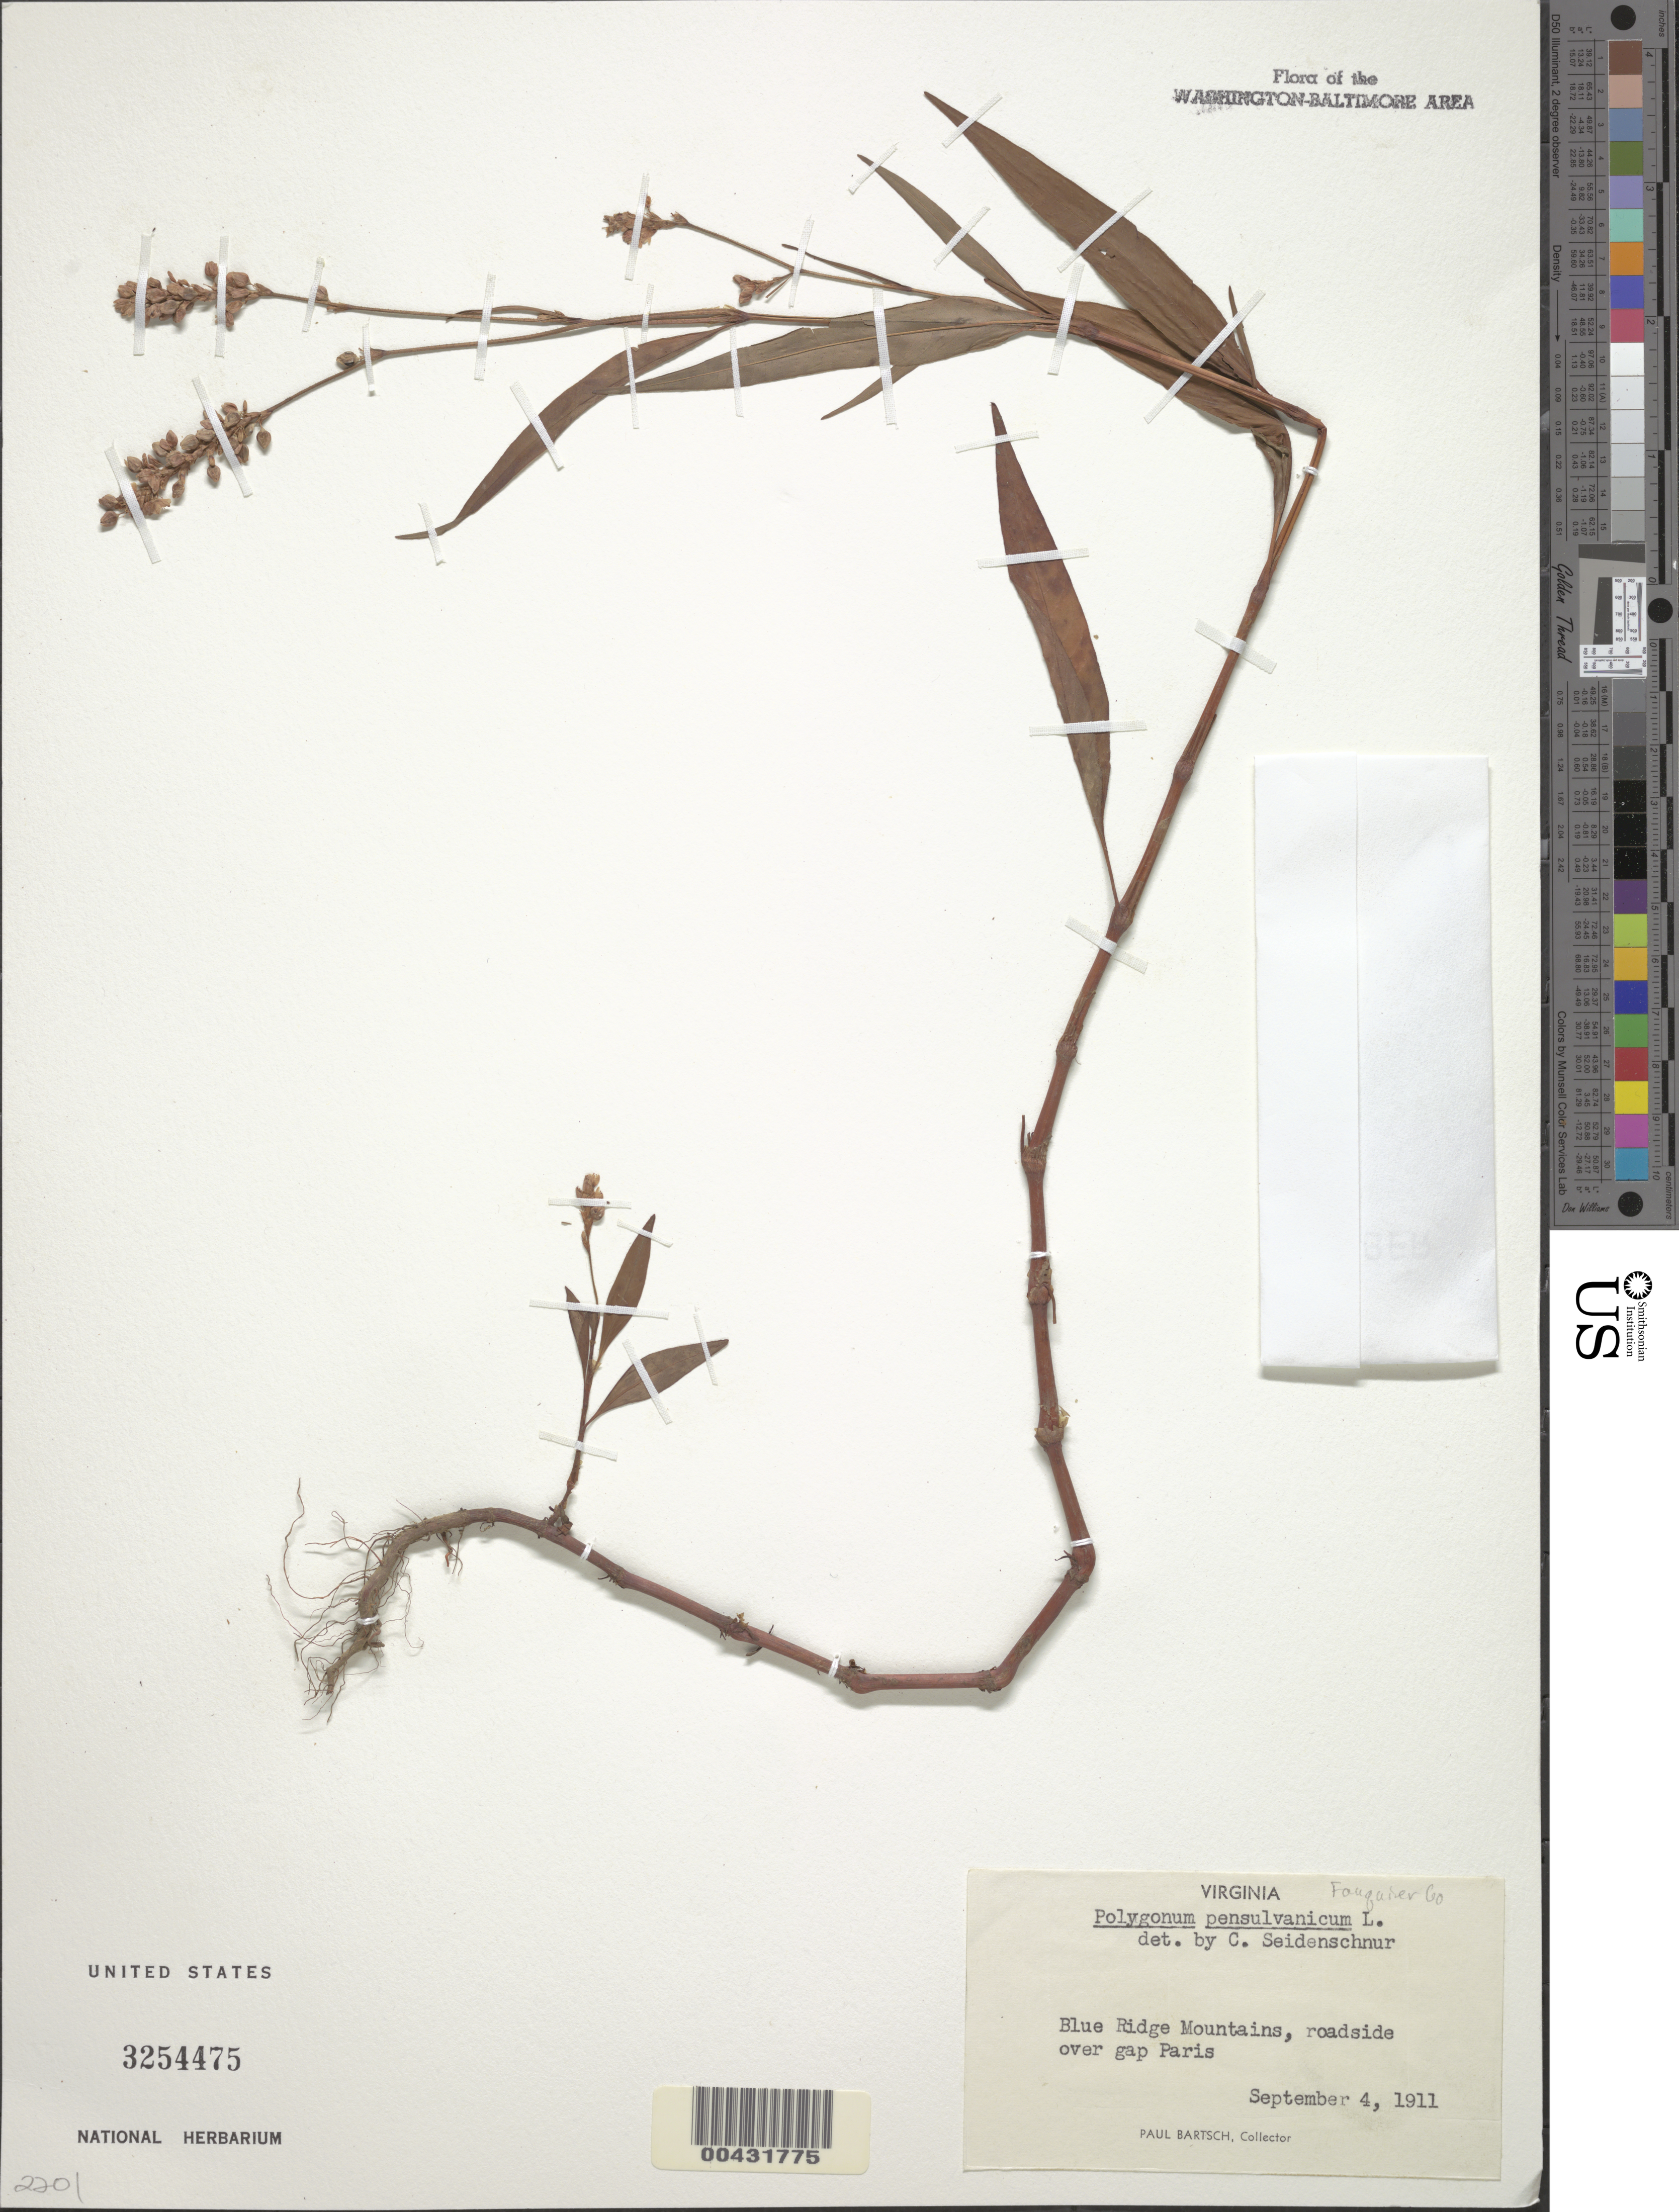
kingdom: Plantae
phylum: Tracheophyta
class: Magnoliopsida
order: Caryophyllales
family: Polygonaceae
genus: Persicaria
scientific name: Persicaria pensylvanica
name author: (L.) M. Gómez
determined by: Atha, D. E.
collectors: P. Bartsch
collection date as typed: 04 Sep 1911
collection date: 1911-09-04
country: United States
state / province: Virginia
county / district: Fauquier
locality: Blue ridge Mountains, Gap at Paris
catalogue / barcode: US 3254475